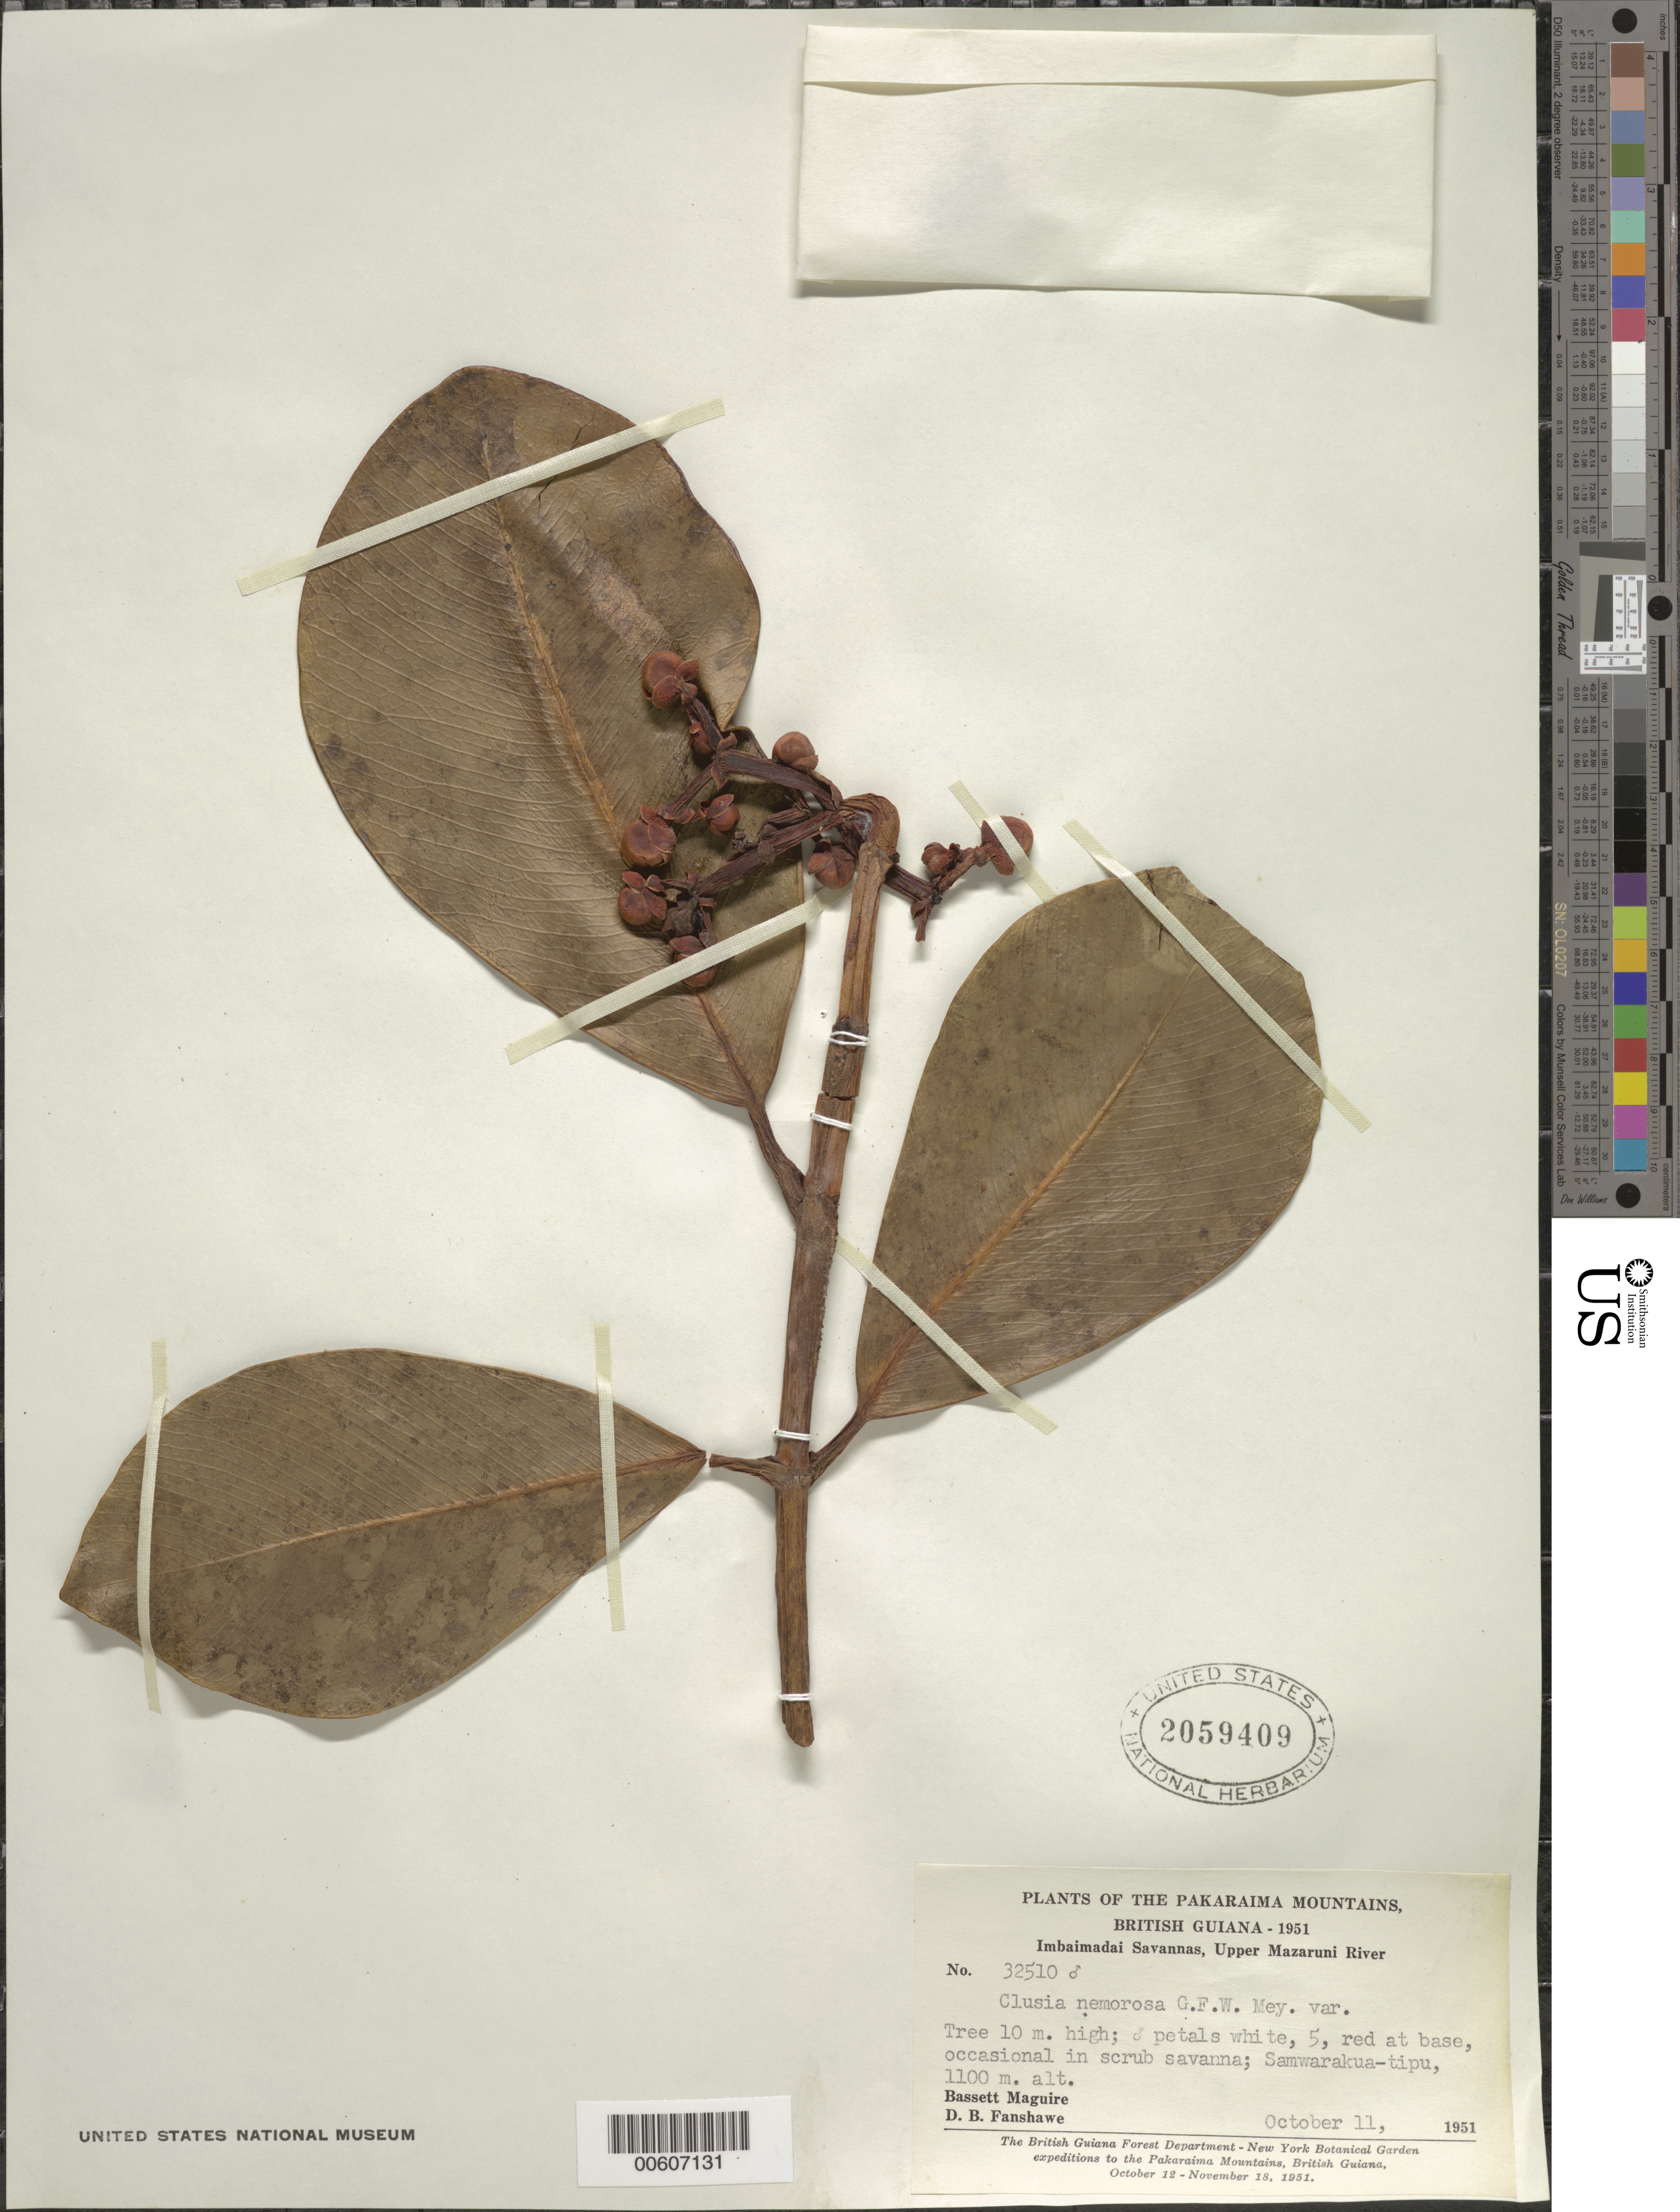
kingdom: Plantae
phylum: Tracheophyta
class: Magnoliopsida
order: Malpighiales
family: Clusiaceae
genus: Clusia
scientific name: Clusia nemorosa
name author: G. Mey.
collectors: B. Maguire & D. B. Fanshawe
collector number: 32510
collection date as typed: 10-Nov-51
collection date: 1951-11-10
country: Guyana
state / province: Cuyuni-Mazaruni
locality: Samwarakna-tipu (Holi-tipu), Kamarang River - Wenamu Trail, Pakaraima Mts.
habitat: Scrub savanna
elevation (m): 1100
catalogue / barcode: US 2059409